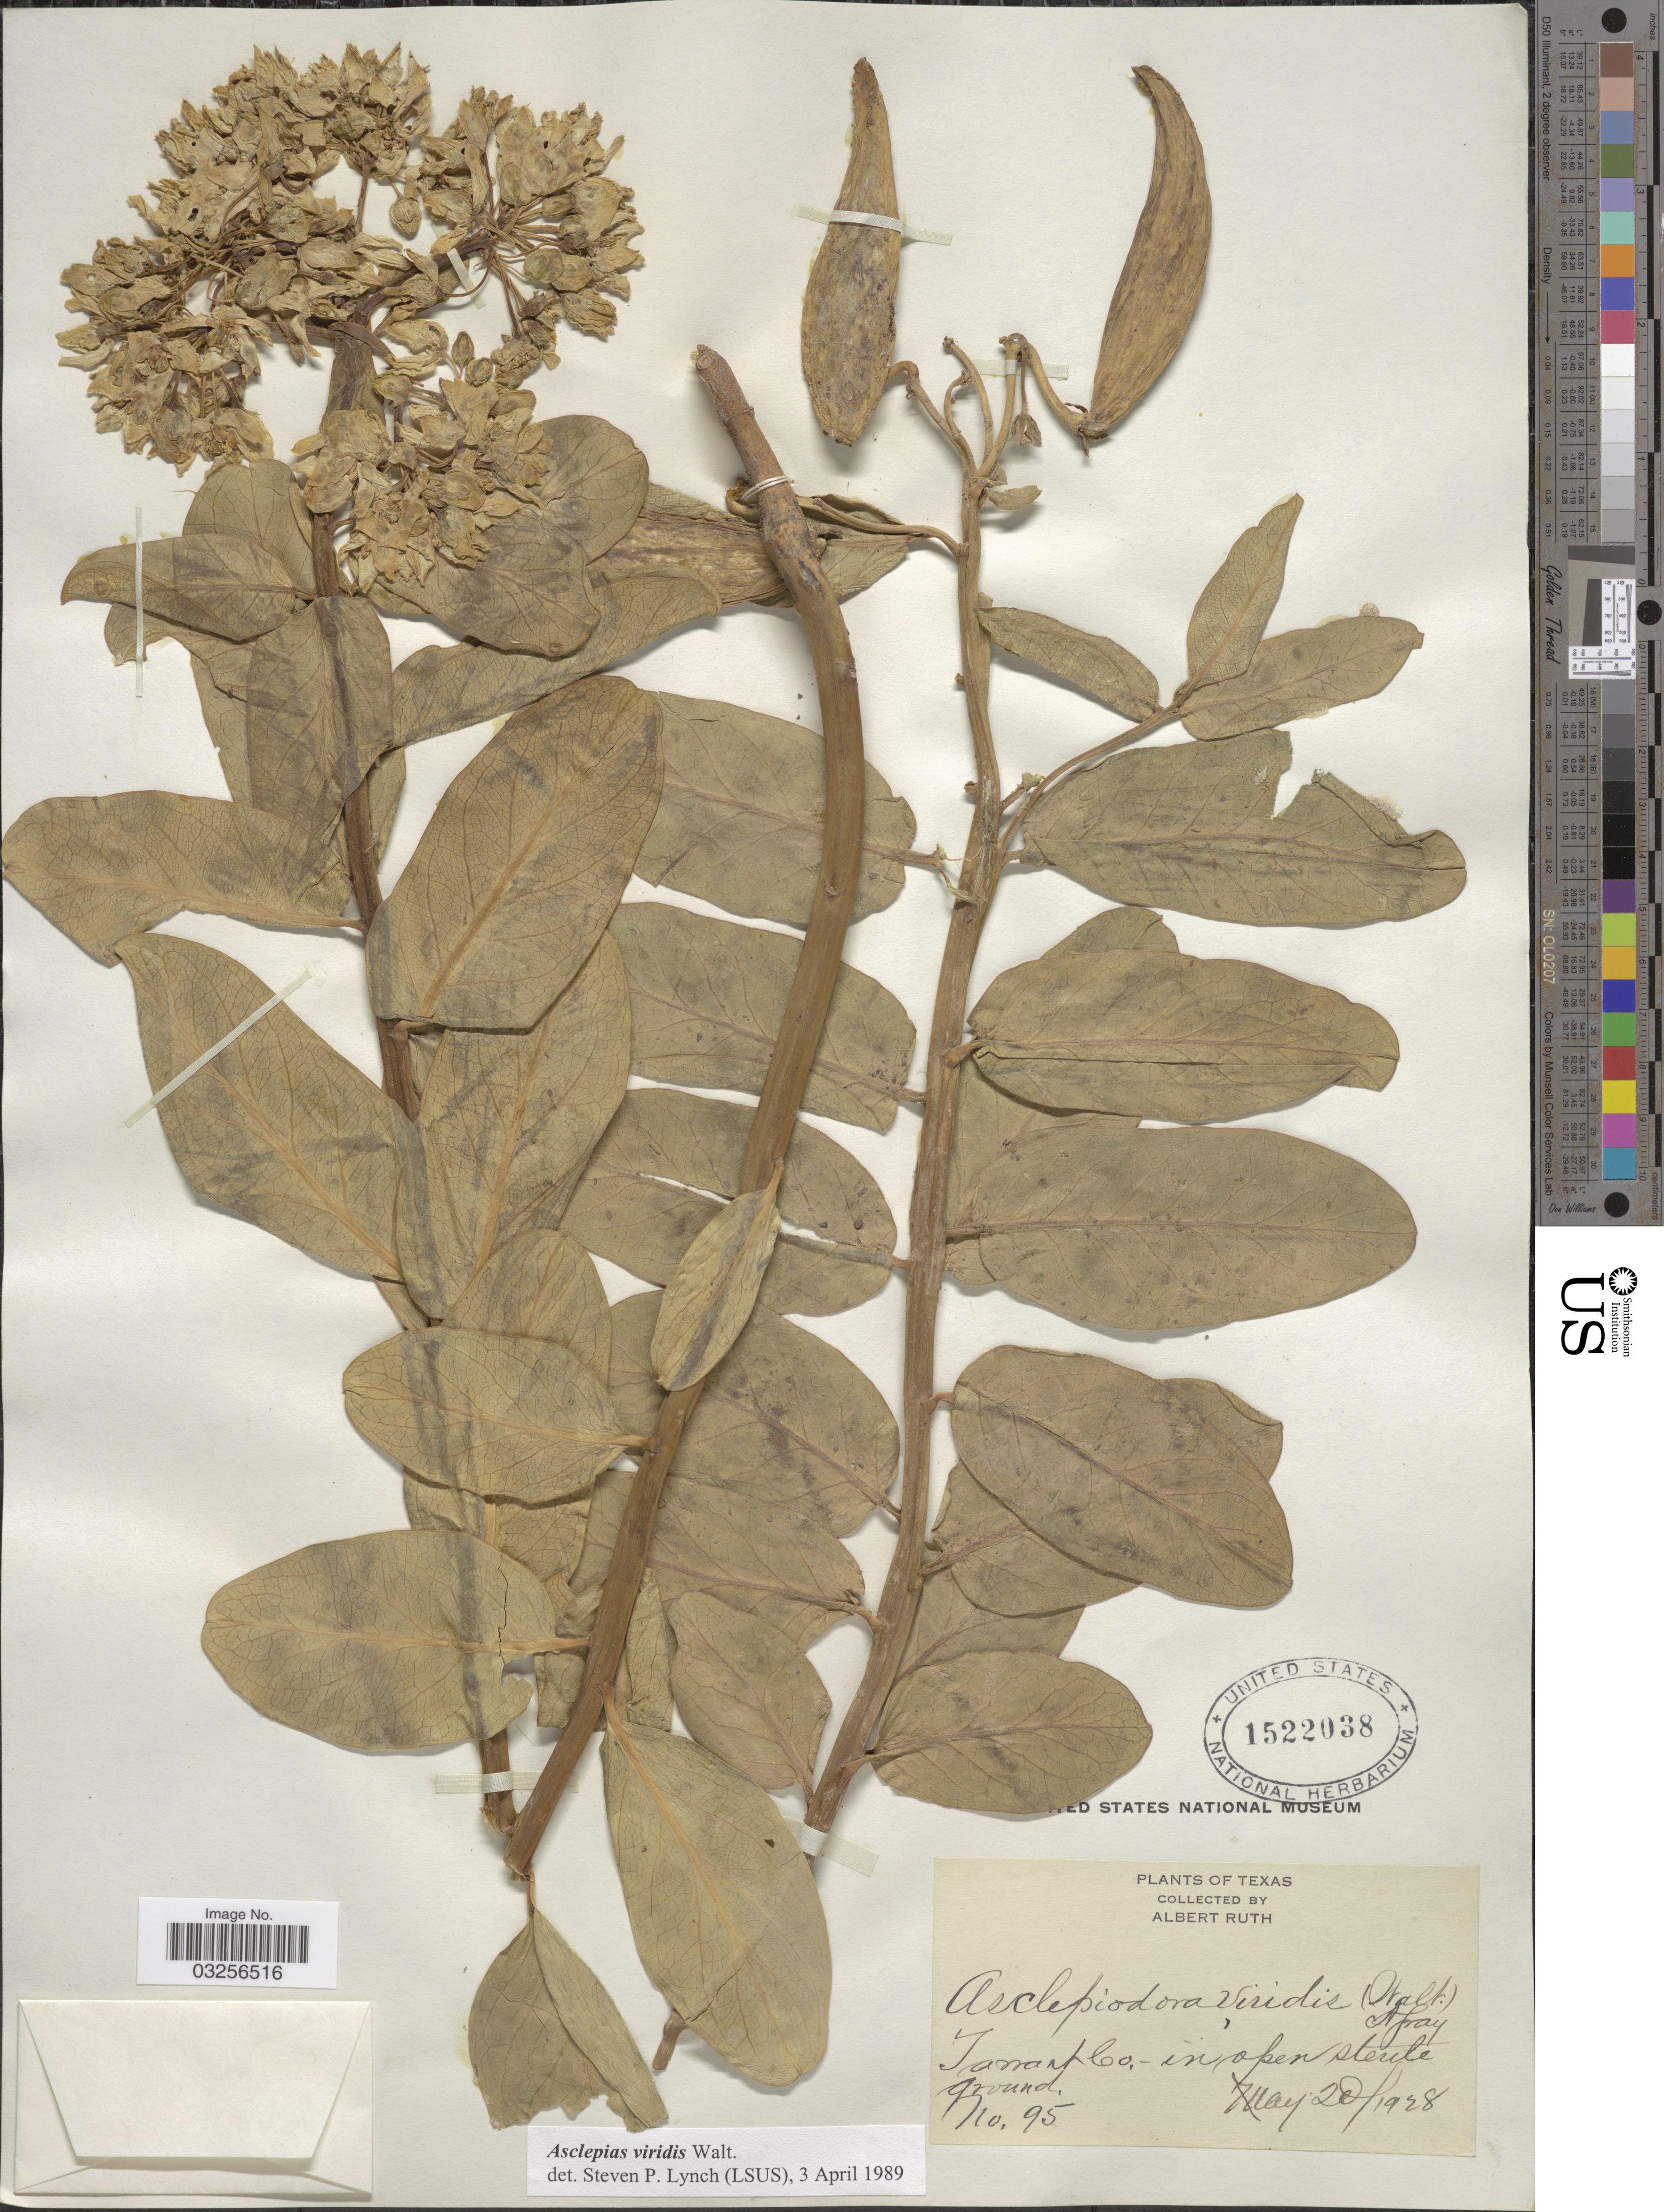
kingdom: Plantae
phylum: Tracheophyta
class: Magnoliopsida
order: Gentianales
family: Apocynaceae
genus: Asclepias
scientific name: Asclepias viridis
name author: Walter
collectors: A. Ruth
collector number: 95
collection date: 1928-05-20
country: United States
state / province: Texas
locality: Tarrant Co.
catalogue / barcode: US 1522038